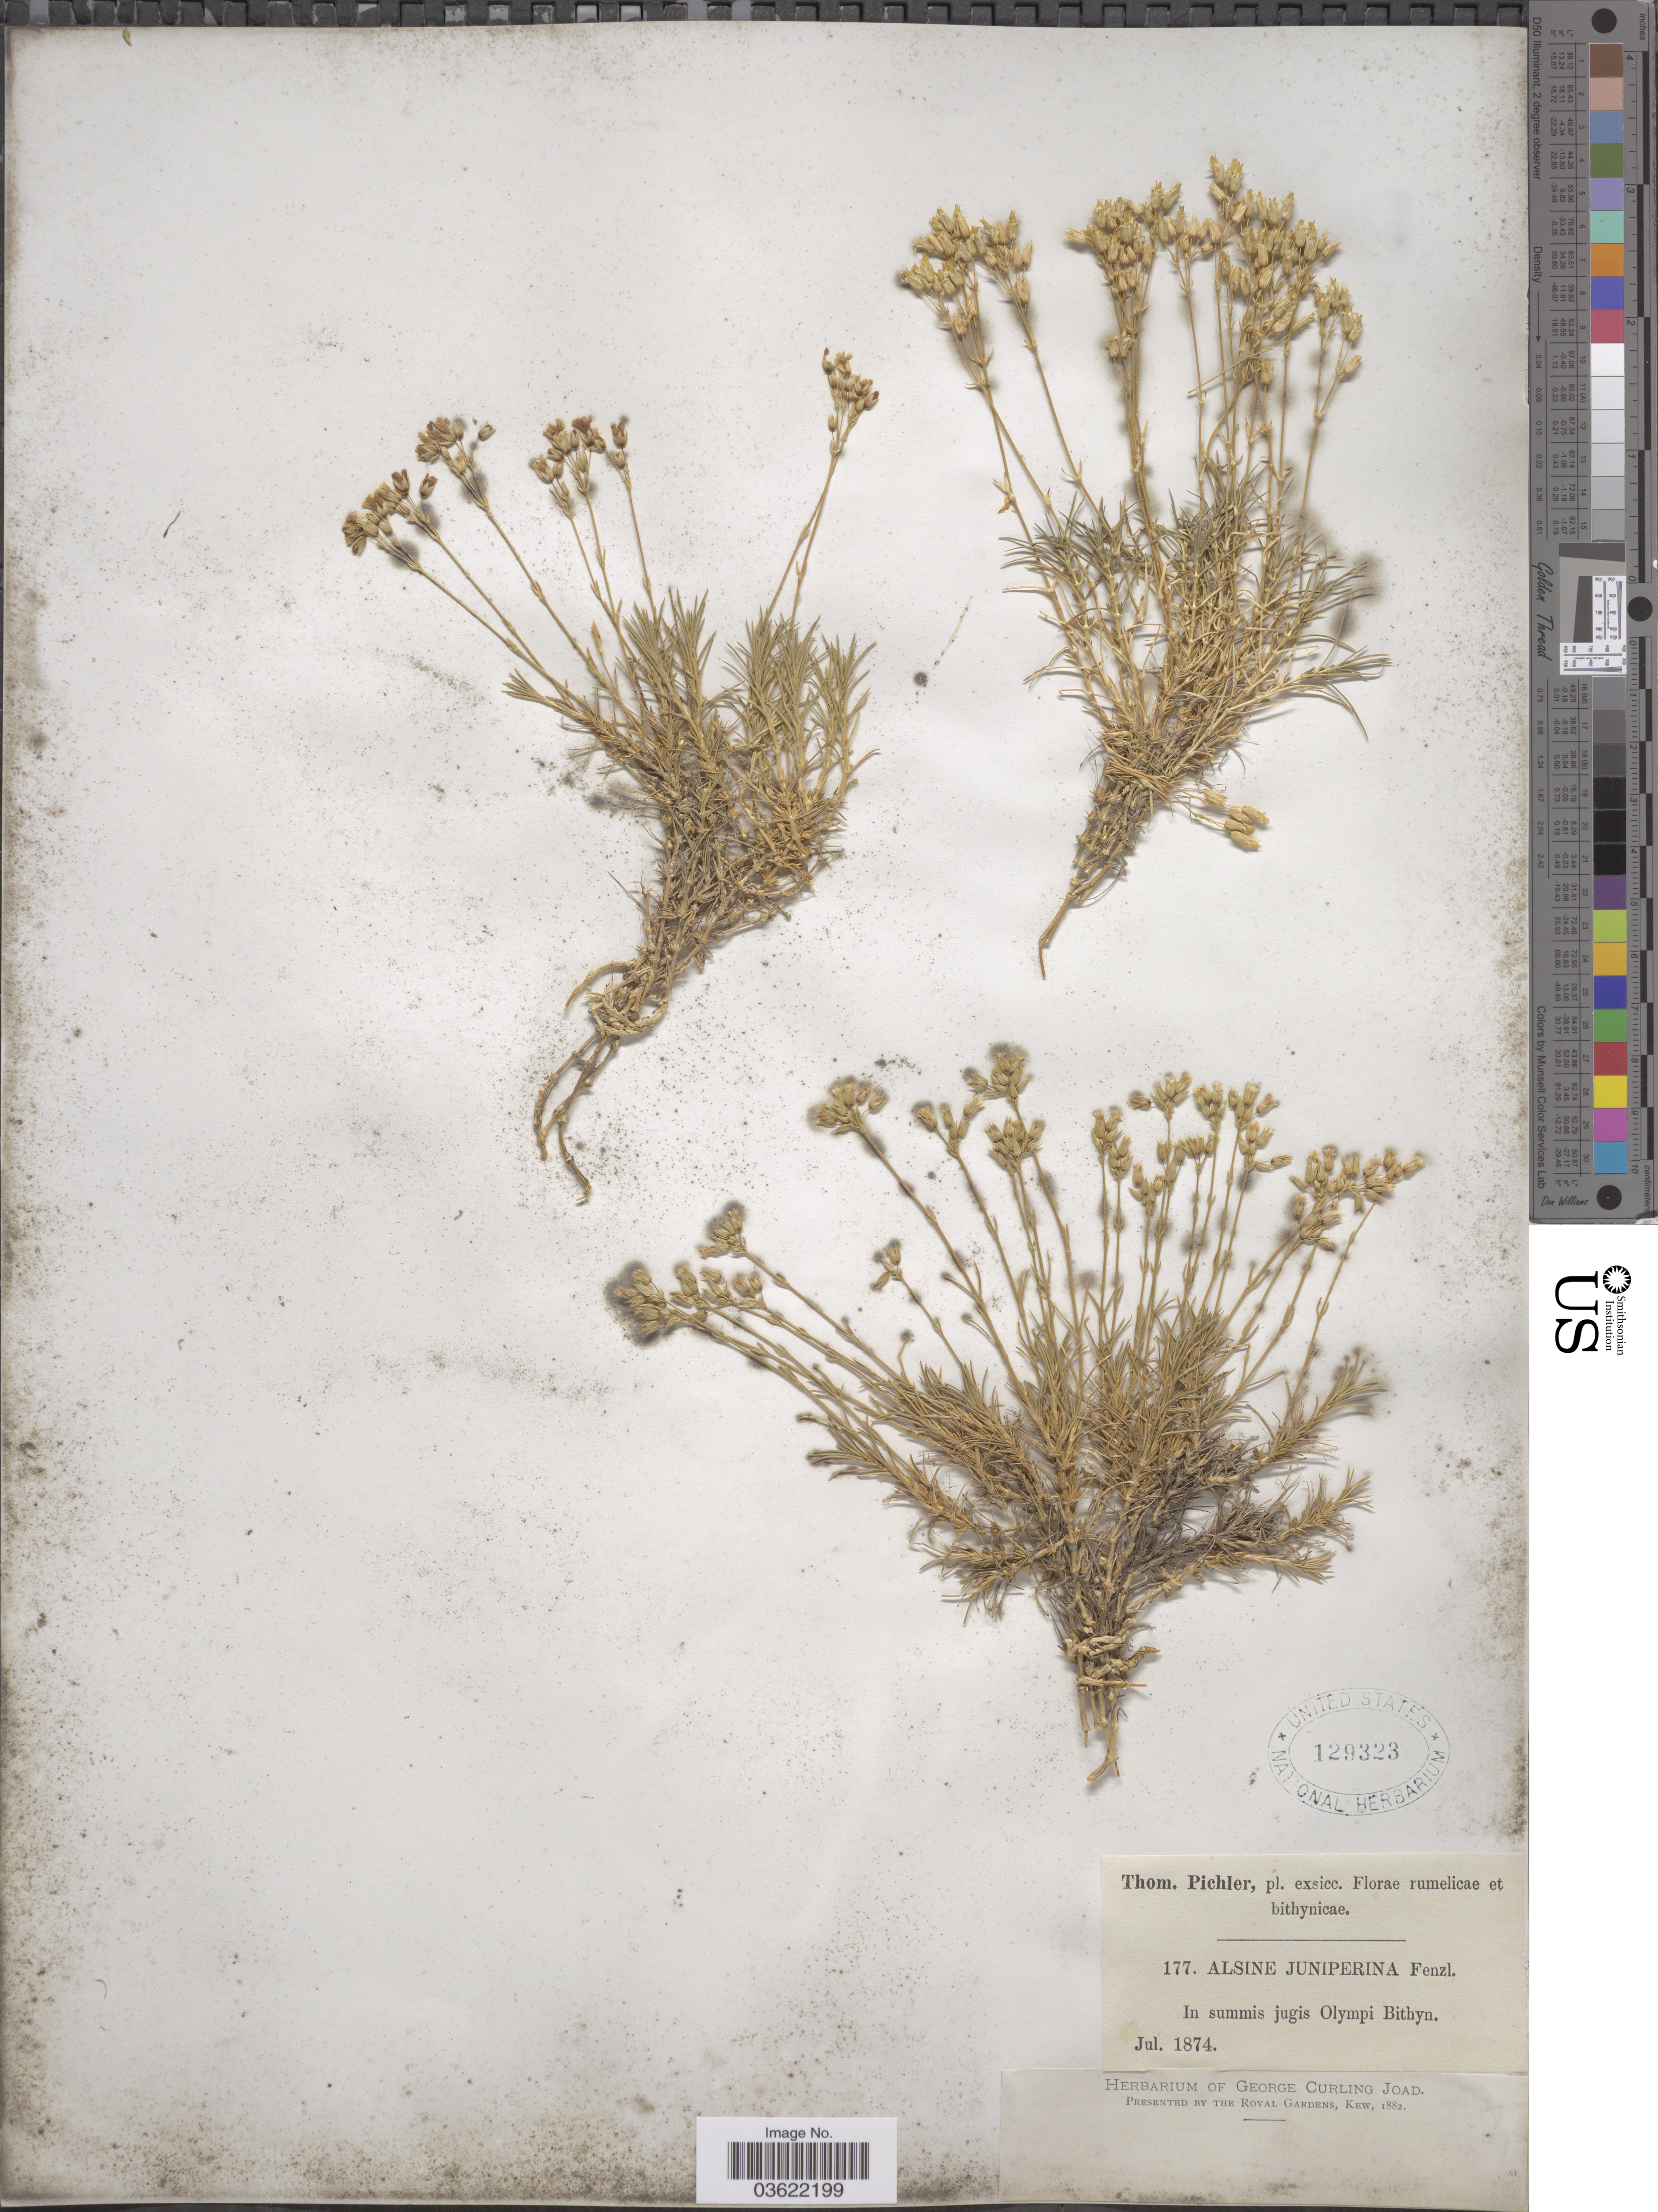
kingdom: Plantae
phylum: Tracheophyta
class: Magnoliopsida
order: Caryophyllales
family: Caryophyllaceae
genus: Arenaria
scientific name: Arenaria juniperina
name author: L.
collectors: T. Pichler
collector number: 177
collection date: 1874-07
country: Turkey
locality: In summis jugis Olympi Bithyn.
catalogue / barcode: US 129323